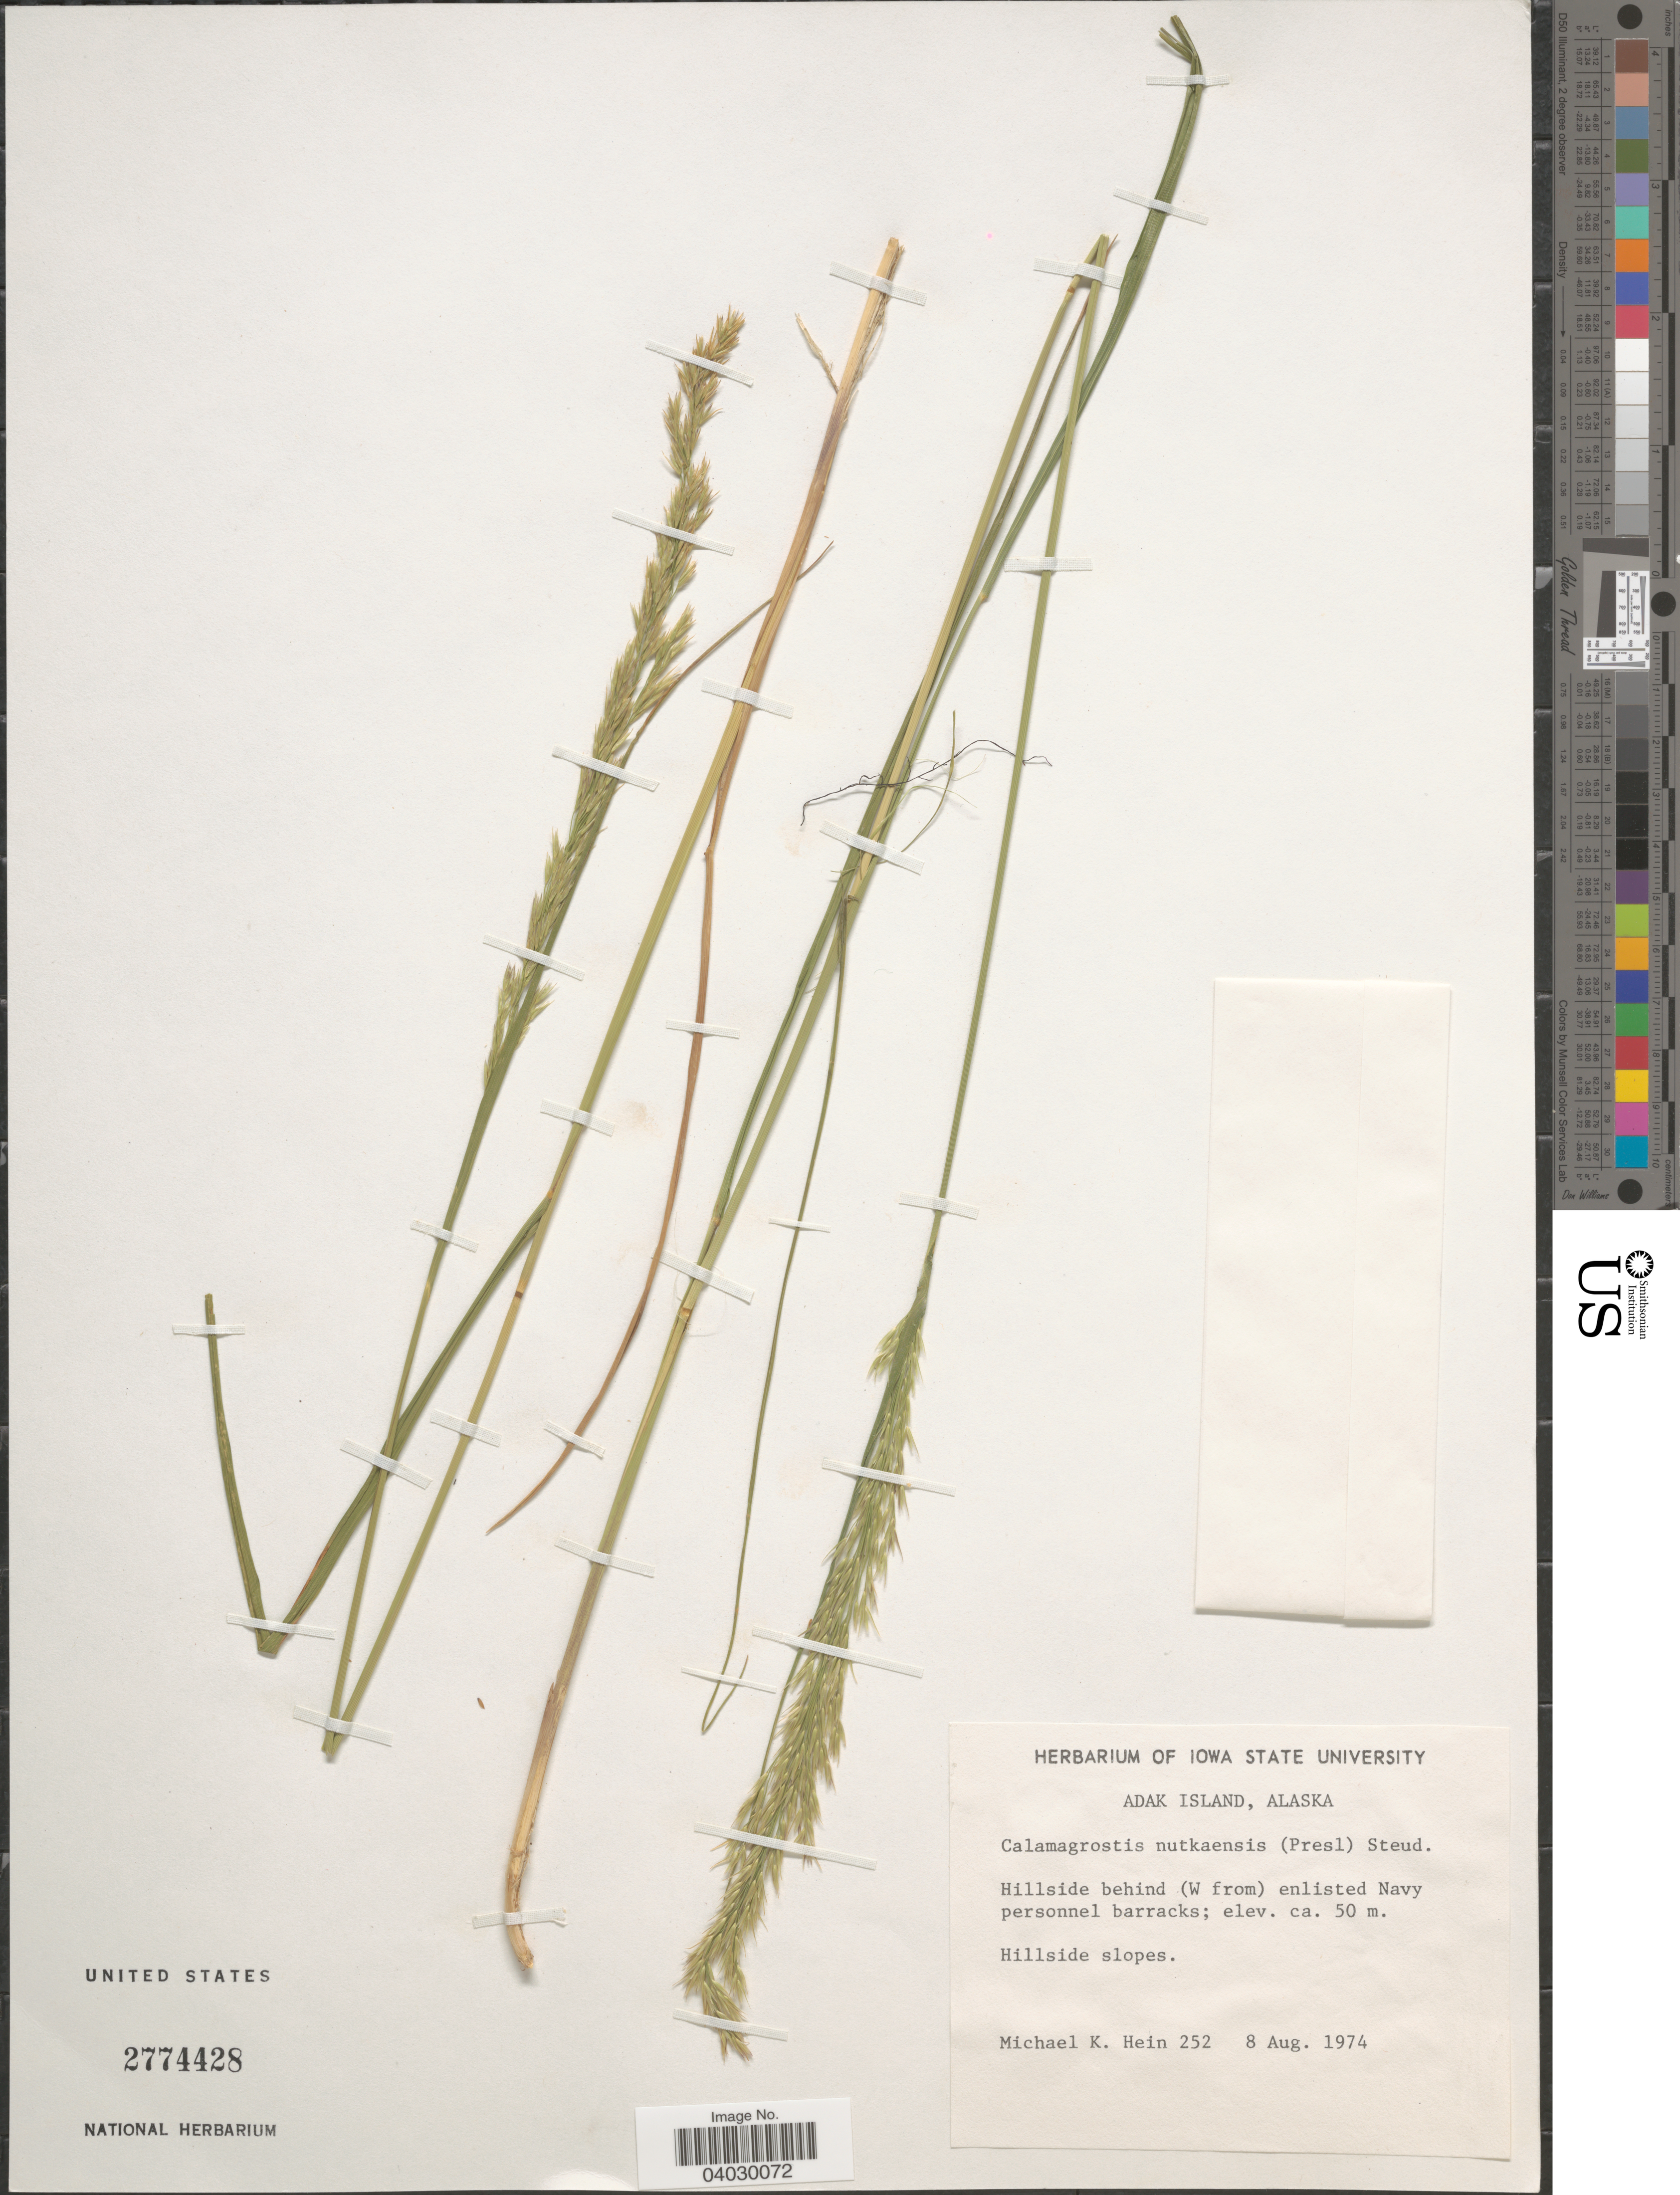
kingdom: Plantae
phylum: Tracheophyta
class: Liliopsida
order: Poales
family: Poaceae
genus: Calamagrostis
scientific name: Calamagrostis nutkaensis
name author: (J. Presl) Steud.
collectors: M. Hein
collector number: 252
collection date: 1974-08-08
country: United States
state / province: Alaska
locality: Adak Island. Hillside behind (W from) enlisted Navy.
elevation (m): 50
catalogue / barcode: US 2774428